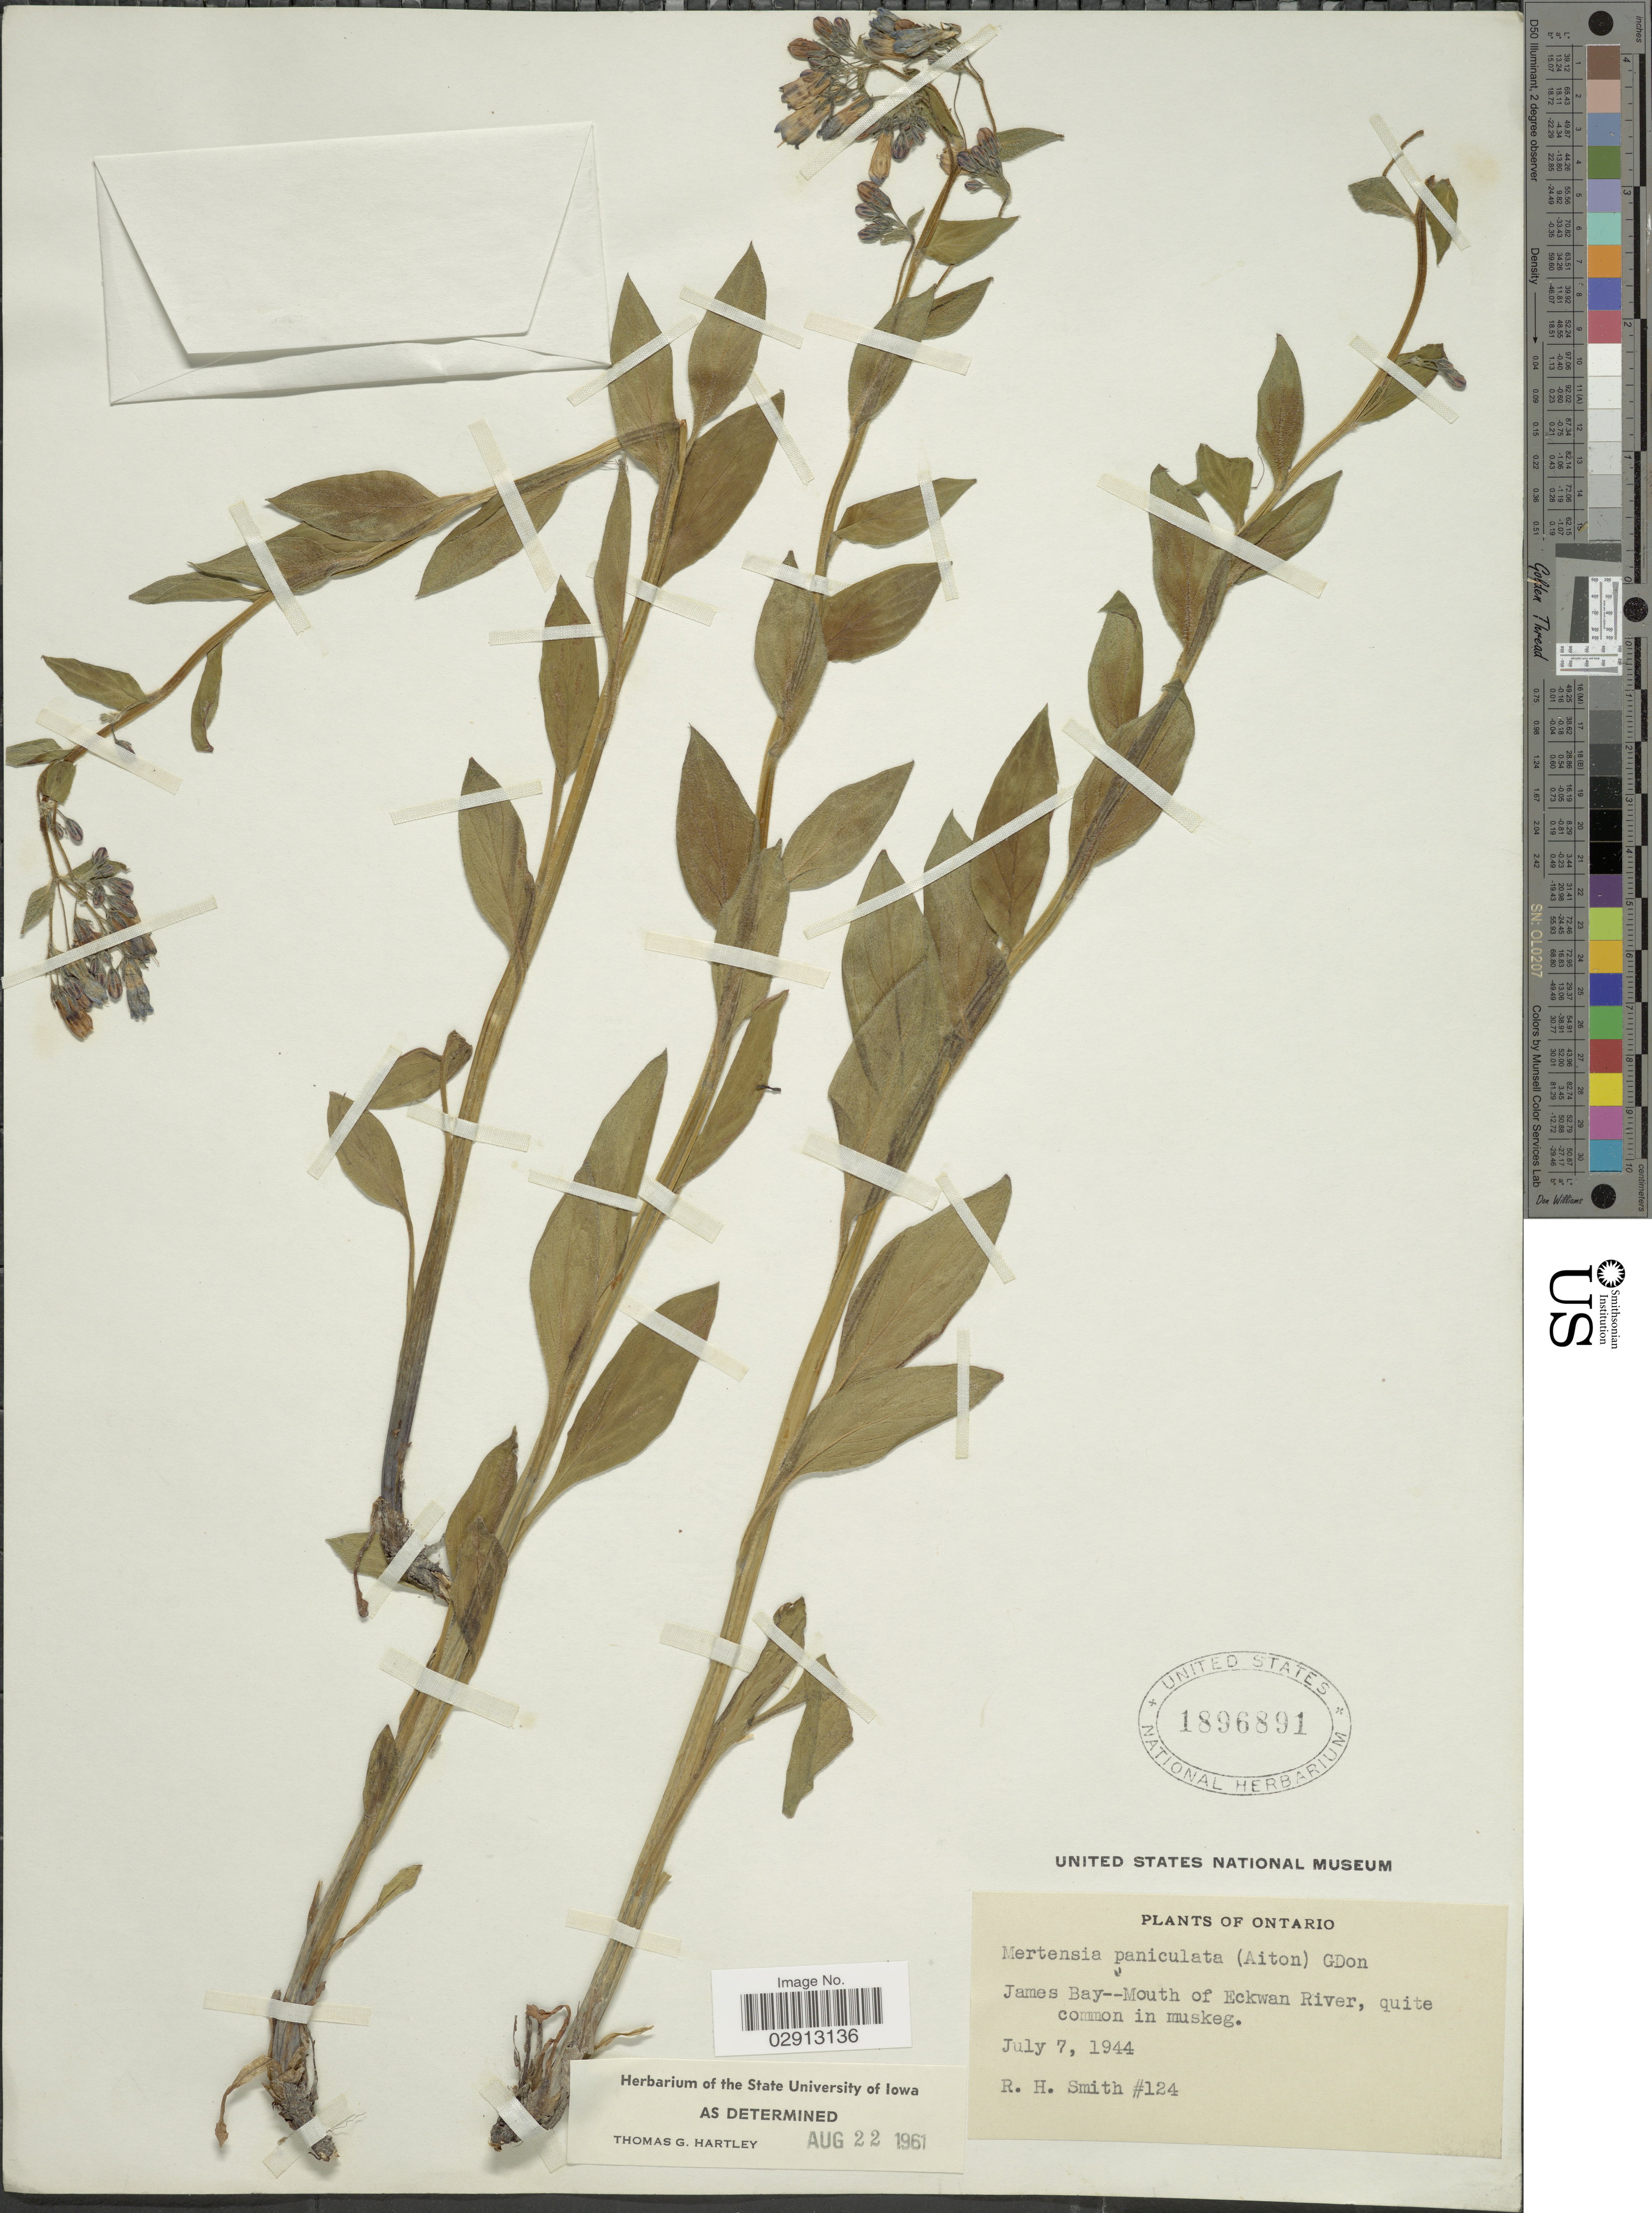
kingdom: Plantae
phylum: Tracheophyta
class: Magnoliopsida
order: Boraginales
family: Boraginaceae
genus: Mertensia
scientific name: Mertensia paniculata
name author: (Aiton) G. Don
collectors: R. H. Smith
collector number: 124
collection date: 1944-07-07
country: Canada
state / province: Ontario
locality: James Bay-Mouth of Eckwan River, quite common in muskeg.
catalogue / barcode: US 1896891